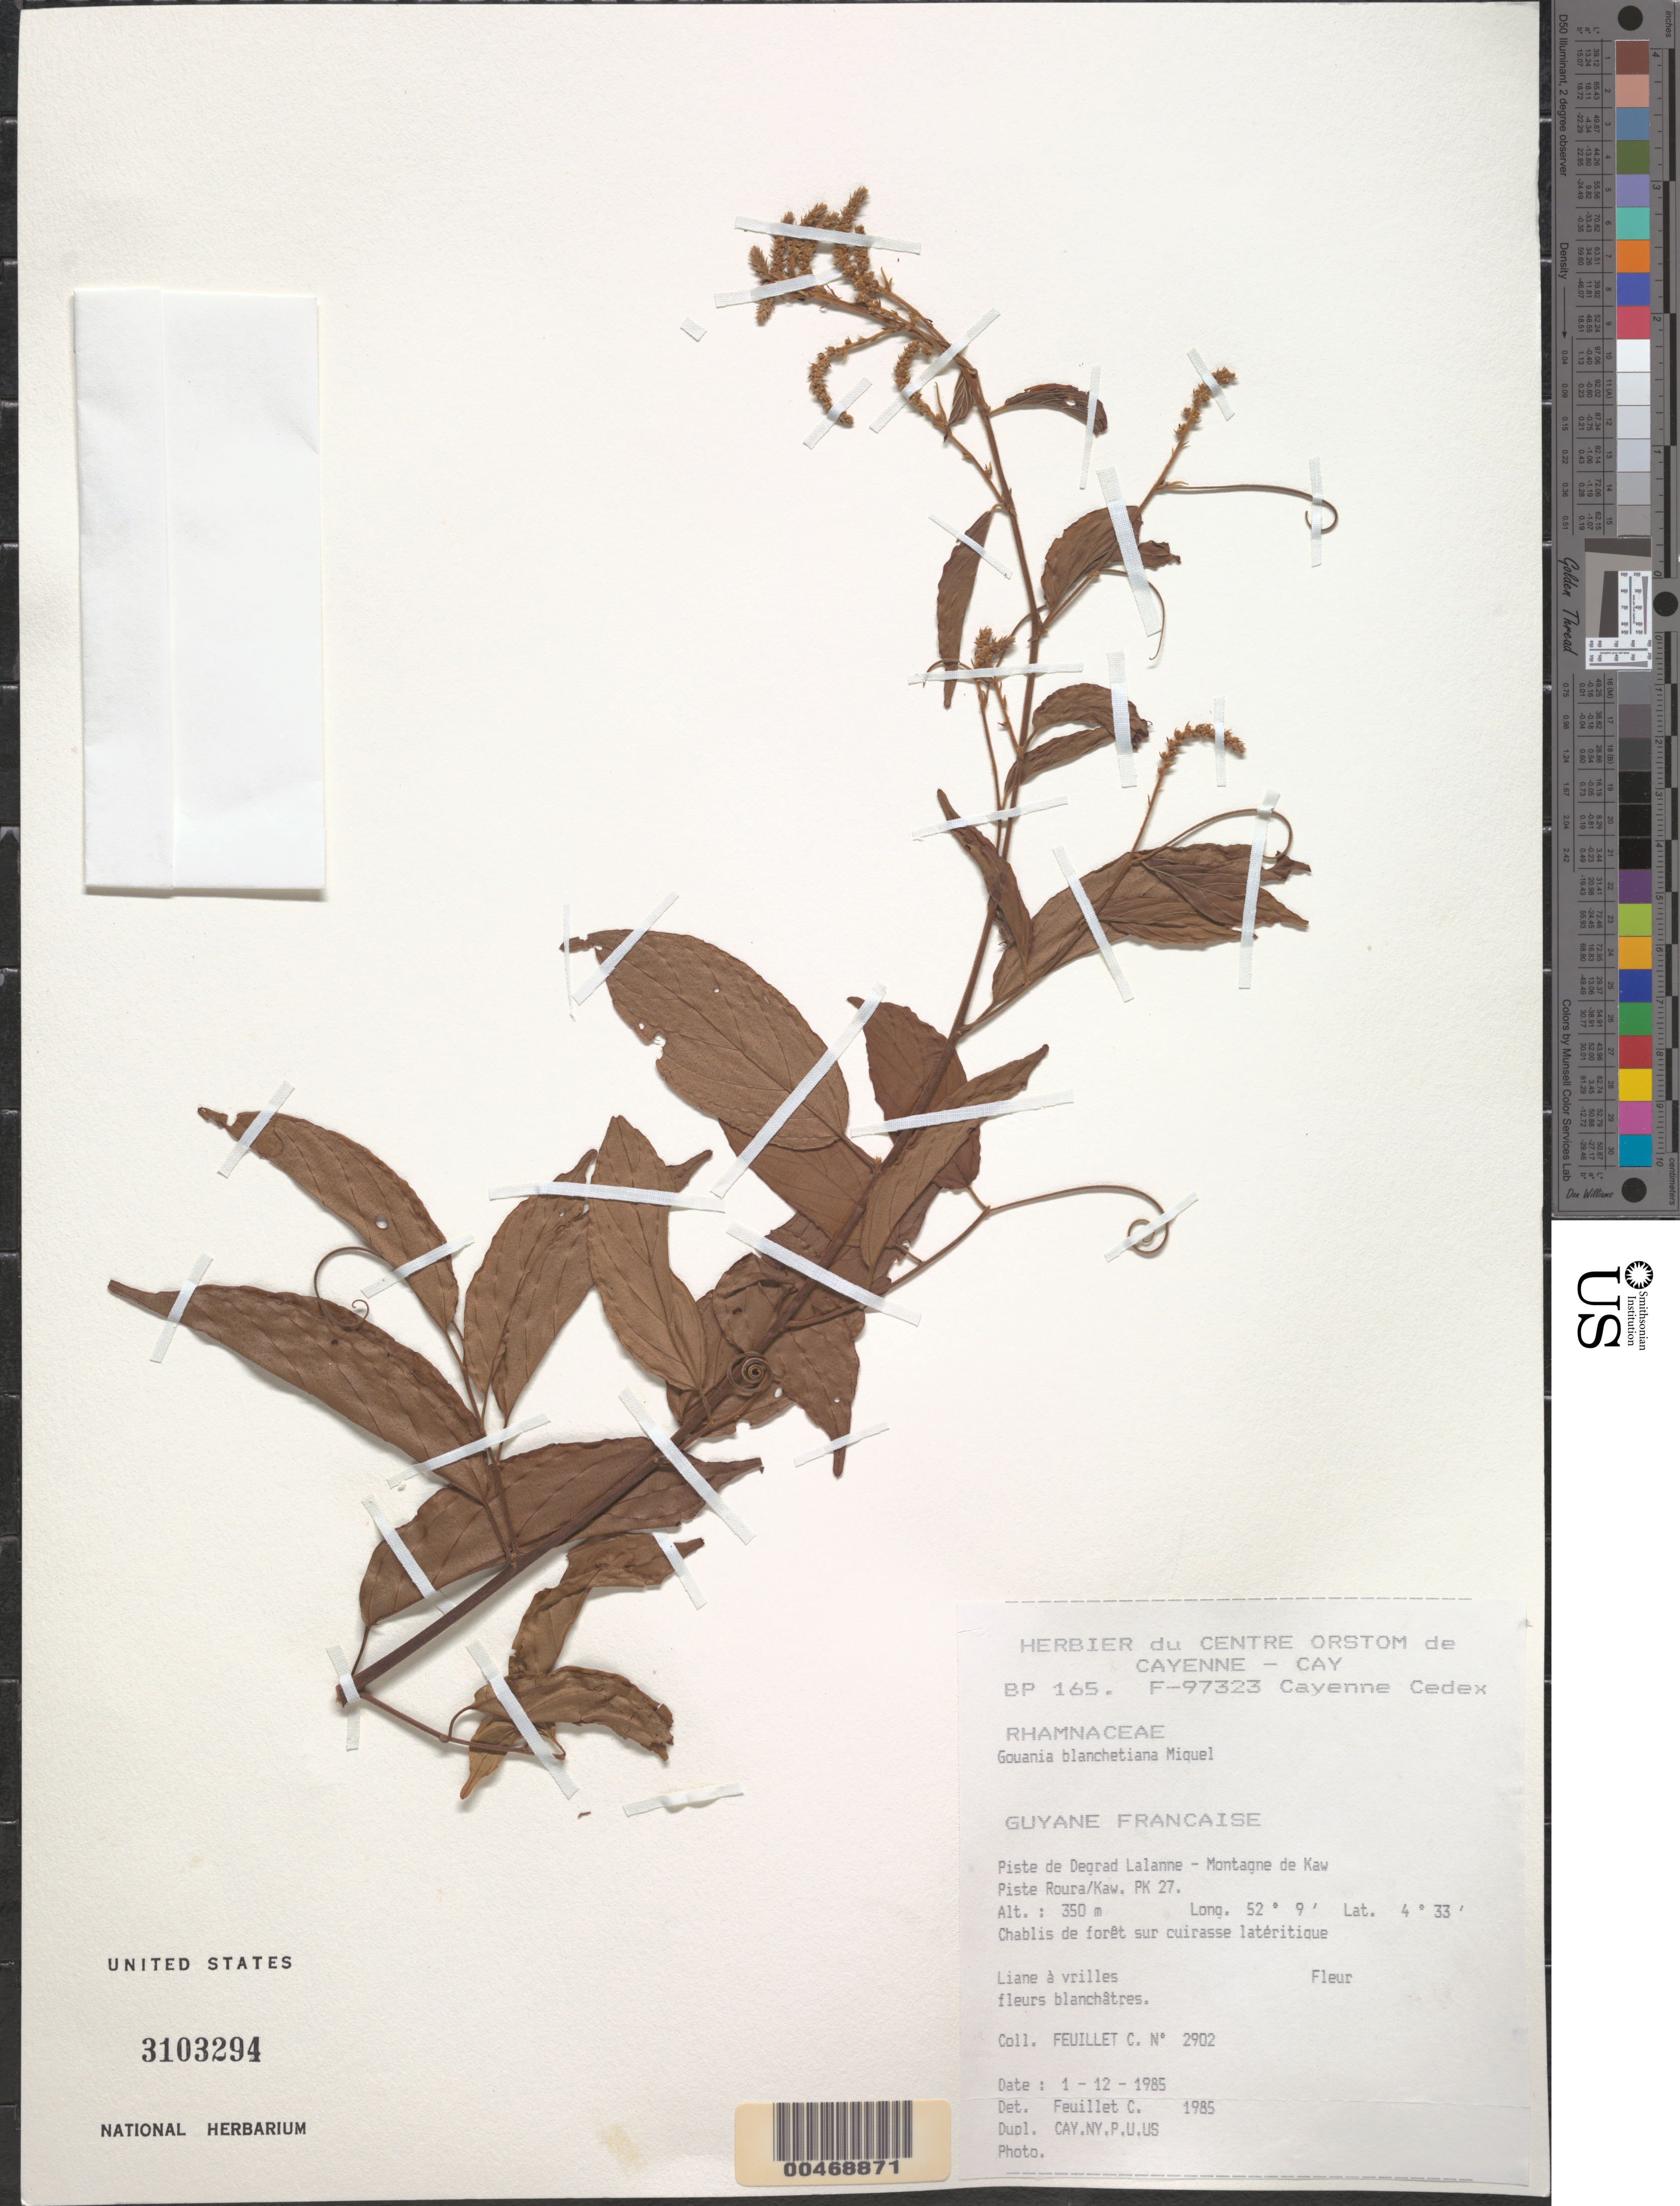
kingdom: Plantae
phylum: Tracheophyta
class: Magnoliopsida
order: Rosales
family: Rhamnaceae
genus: Gouania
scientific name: Gouania blanchetiana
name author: Miq.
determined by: Feuillet, C.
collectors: C. Feuillet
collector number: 2902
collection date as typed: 1-Dec-85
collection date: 1985-12-01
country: French Guiana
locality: Montagne de Kaw, Piste de Degrad Lalanne, Piste Roura/Kaw, PK 27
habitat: Chablis de forêt sur cuirasse lateritque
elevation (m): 350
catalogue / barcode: US 3103294